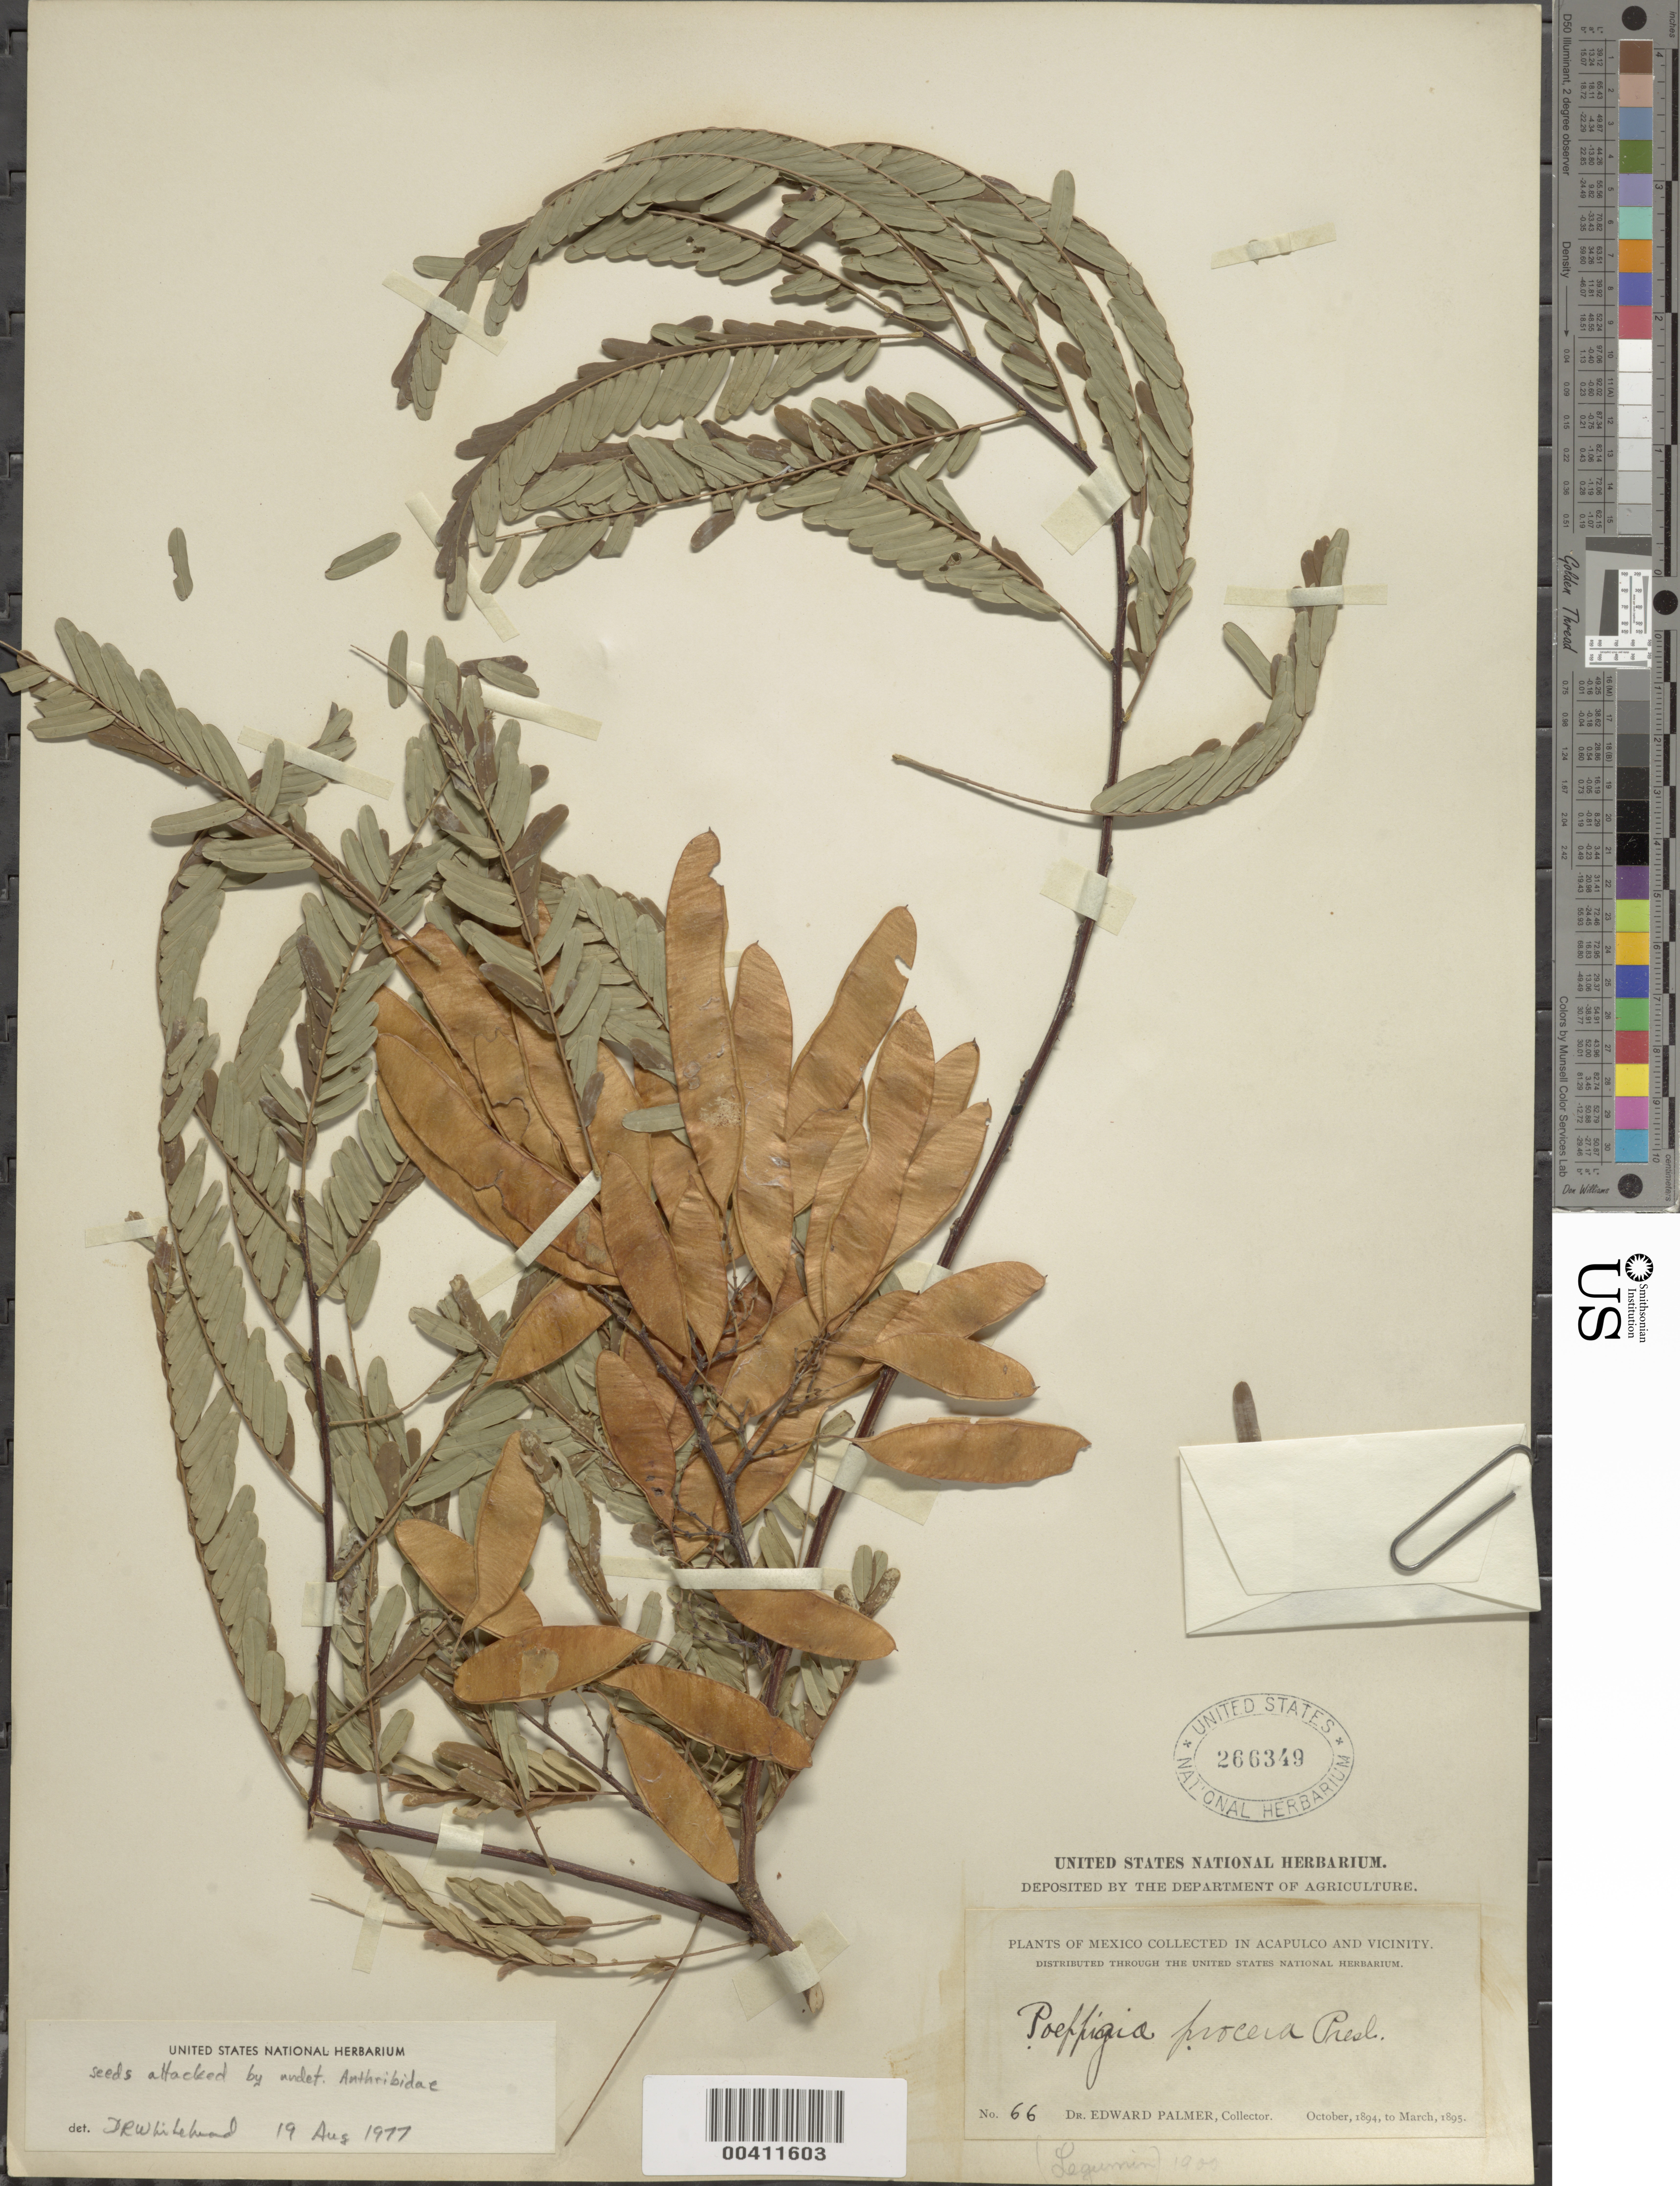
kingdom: Plantae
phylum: Tracheophyta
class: Magnoliopsida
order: Fabales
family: Fabaceae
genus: Poeppigia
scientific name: Poeppigia procera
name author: C. Presl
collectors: E. Palmer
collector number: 66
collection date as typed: Oct 1894 to -- Mar 1895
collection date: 1894-10/1895-03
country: Mexico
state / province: Guerrero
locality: Vicinity of Acapulco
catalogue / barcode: US 266349